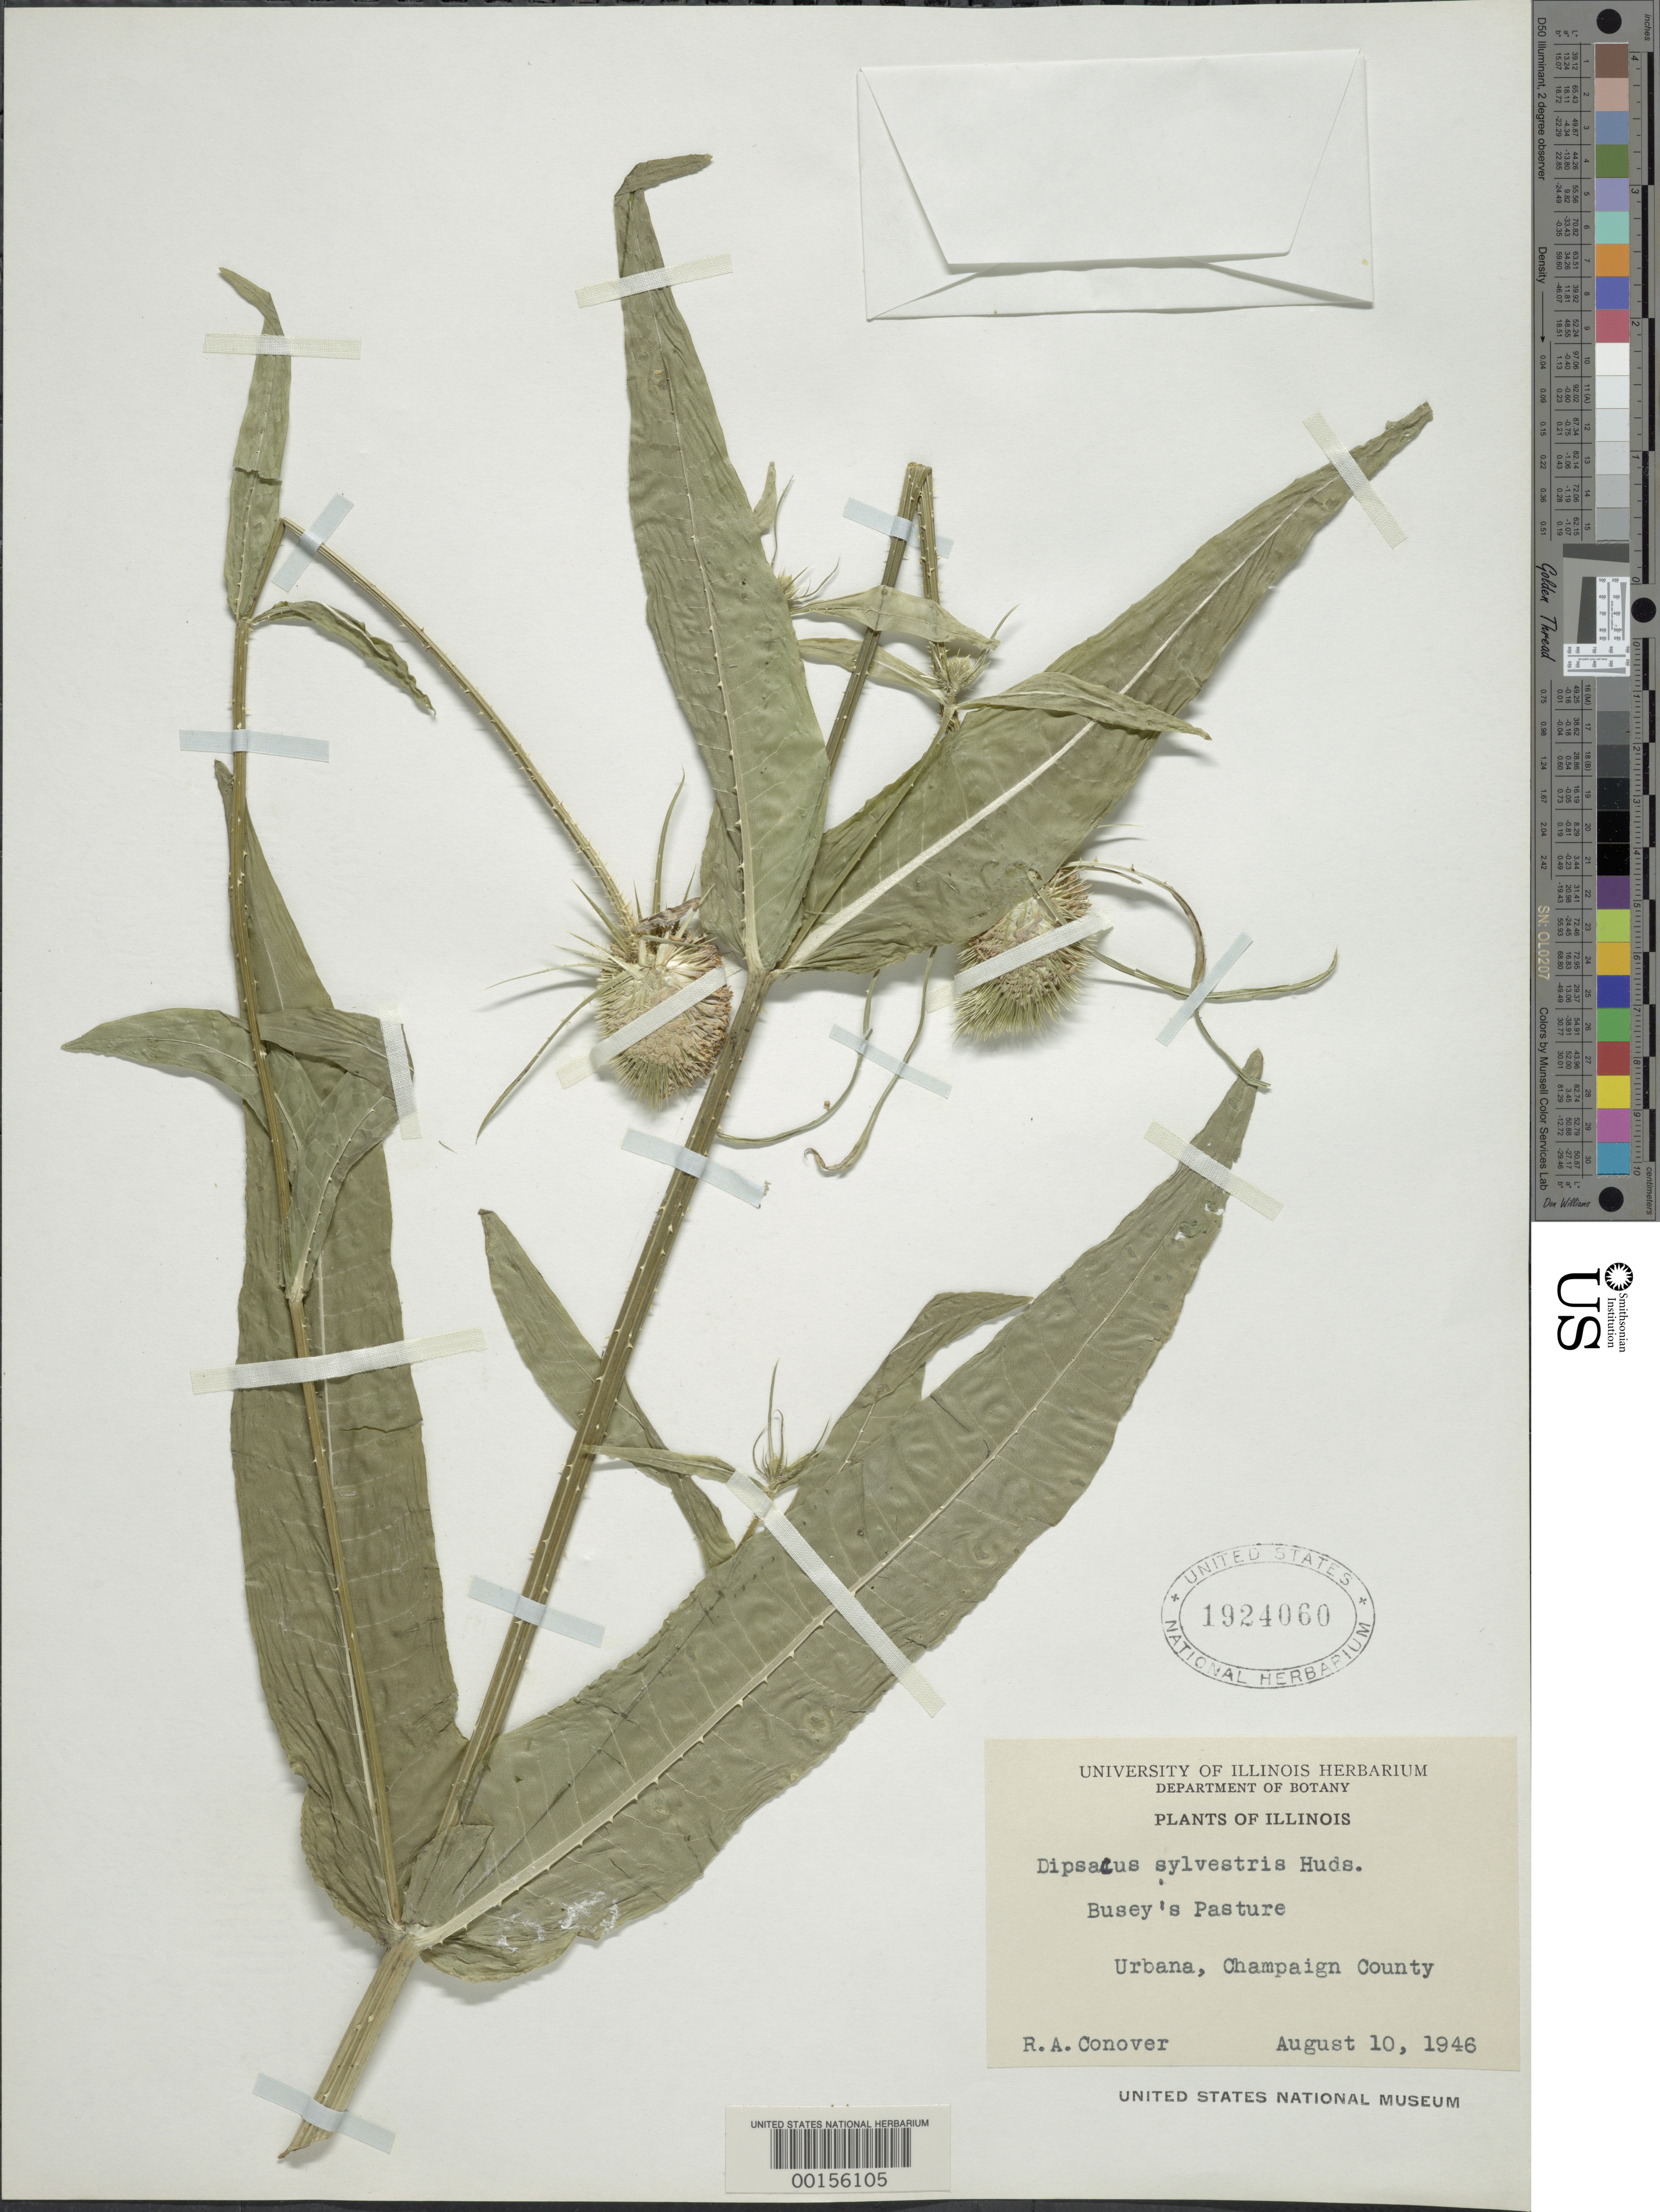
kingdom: Plantae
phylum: Tracheophyta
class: Magnoliopsida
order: Dipsacales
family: Caprifoliaceae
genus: Dipsacus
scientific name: Dipsacus sylvestris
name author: Huds.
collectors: R. A. Conover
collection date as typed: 10 Aug 1946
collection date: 1946-08-10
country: United States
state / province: Illinois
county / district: Champaign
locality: Urbana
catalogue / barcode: US 1924060